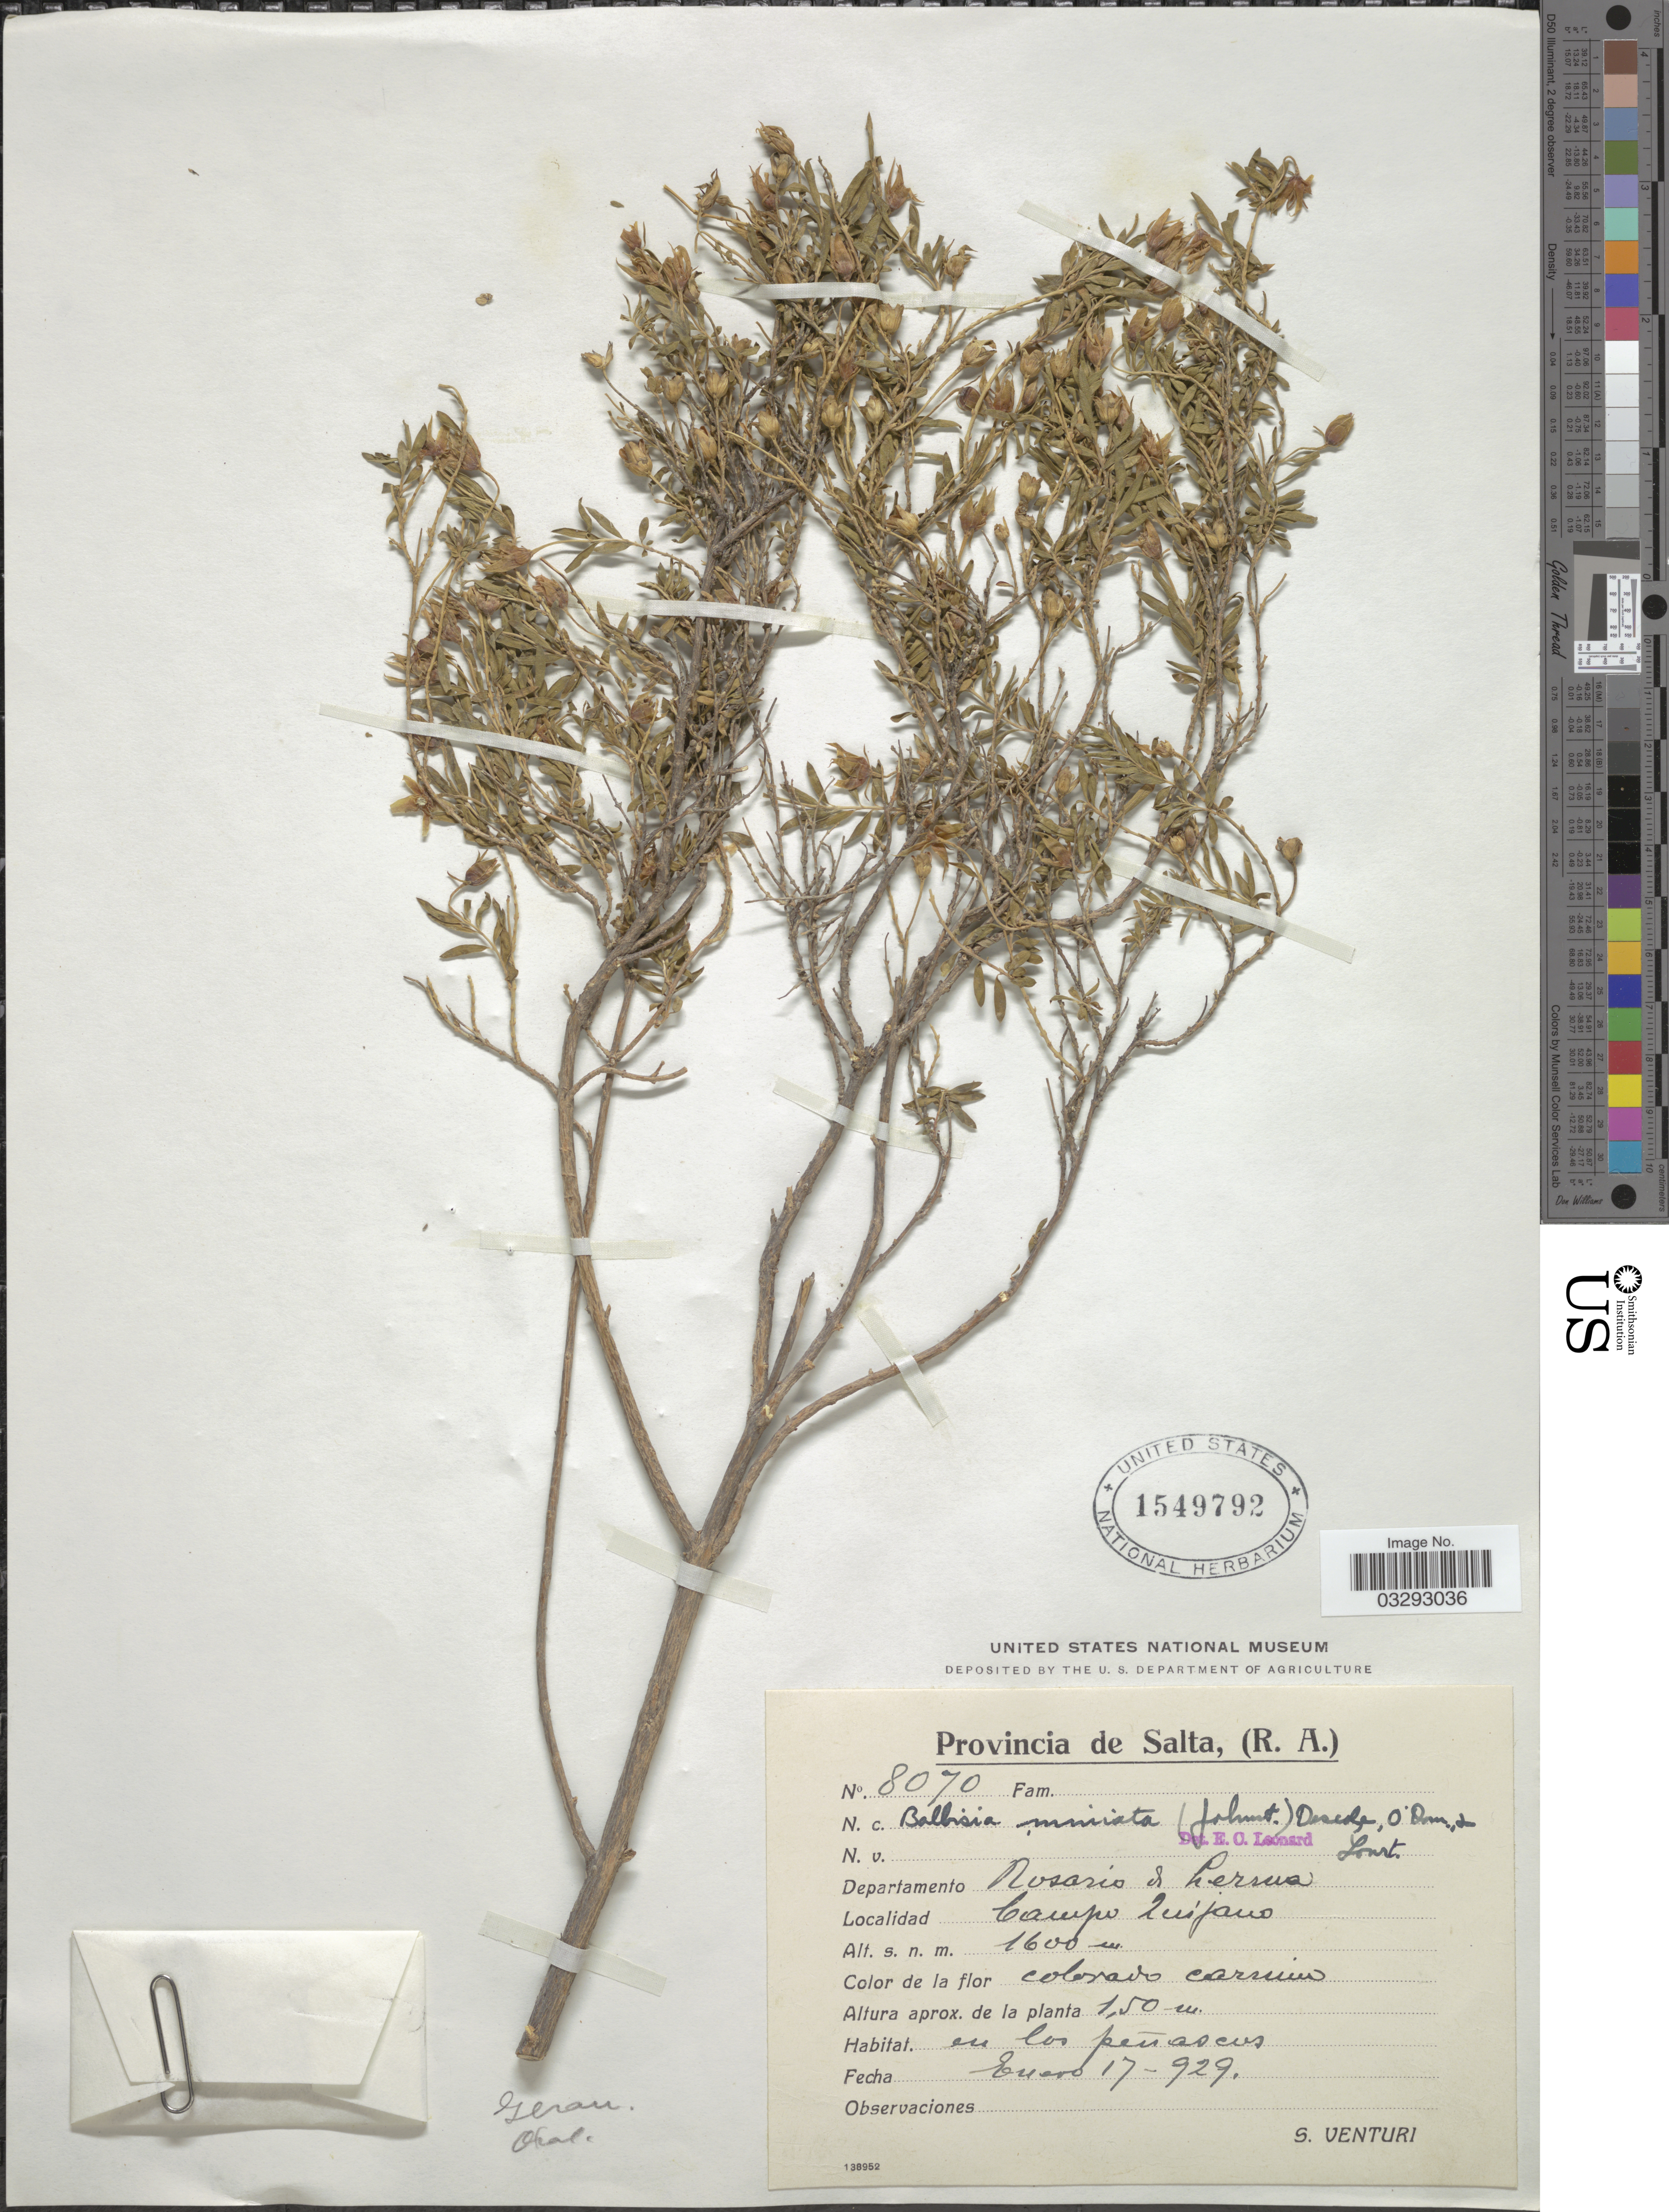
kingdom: Plantae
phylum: Tracheophyta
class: Magnoliopsida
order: Geraniales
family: Vivianiaceae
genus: Balbisia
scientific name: Balbisia miniata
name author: (I.M. Johnst.) Descole et al.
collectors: S. Venturi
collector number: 8070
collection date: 1929-01-17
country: Argentina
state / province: Salta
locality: Departamento Rosario de Lerma. Campo Quijano.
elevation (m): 1600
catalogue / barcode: US 1549792